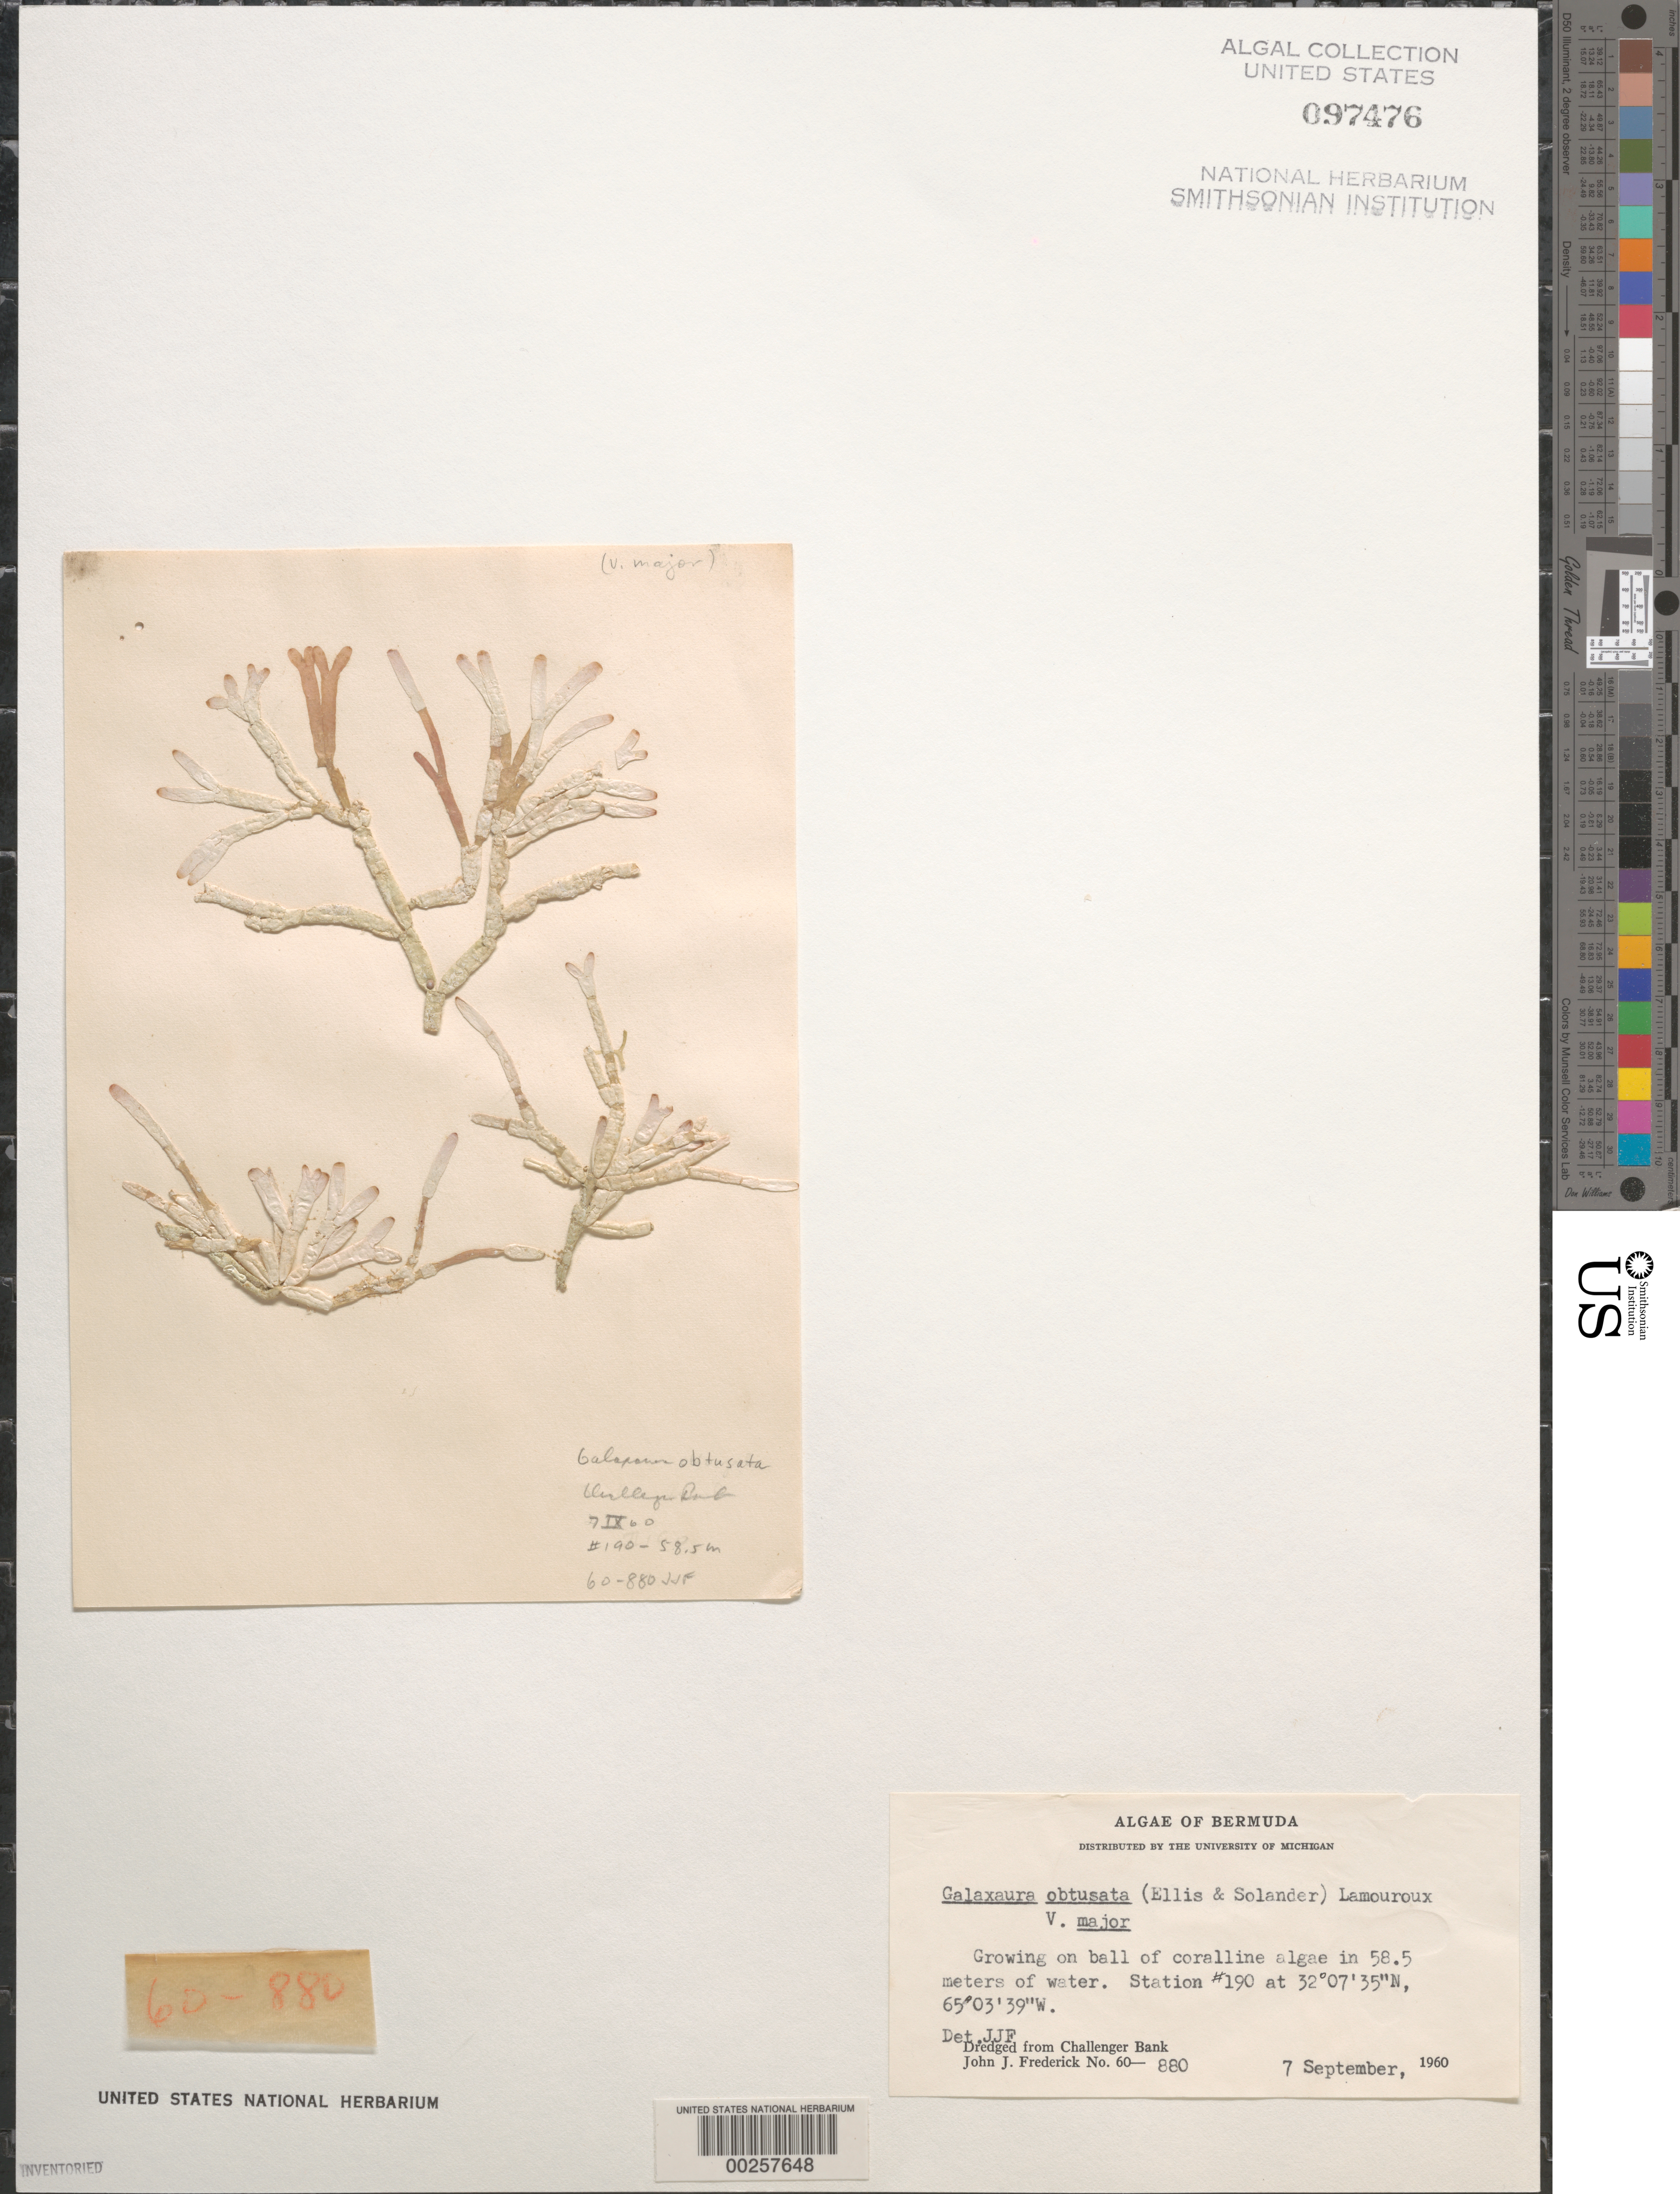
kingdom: Plantae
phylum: Rhodophyta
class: Florideophyceae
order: Nemaliales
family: Galaxauraceae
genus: Dichotomaria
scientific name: Dichotomaria obtusata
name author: (Ellis & Sol.) Lam.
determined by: Algae name updating Project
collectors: J. Frederick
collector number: JJF 60-880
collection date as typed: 07 Sep 1960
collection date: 1960-09-07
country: Bermuda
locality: Challenger Bank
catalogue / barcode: US 97476